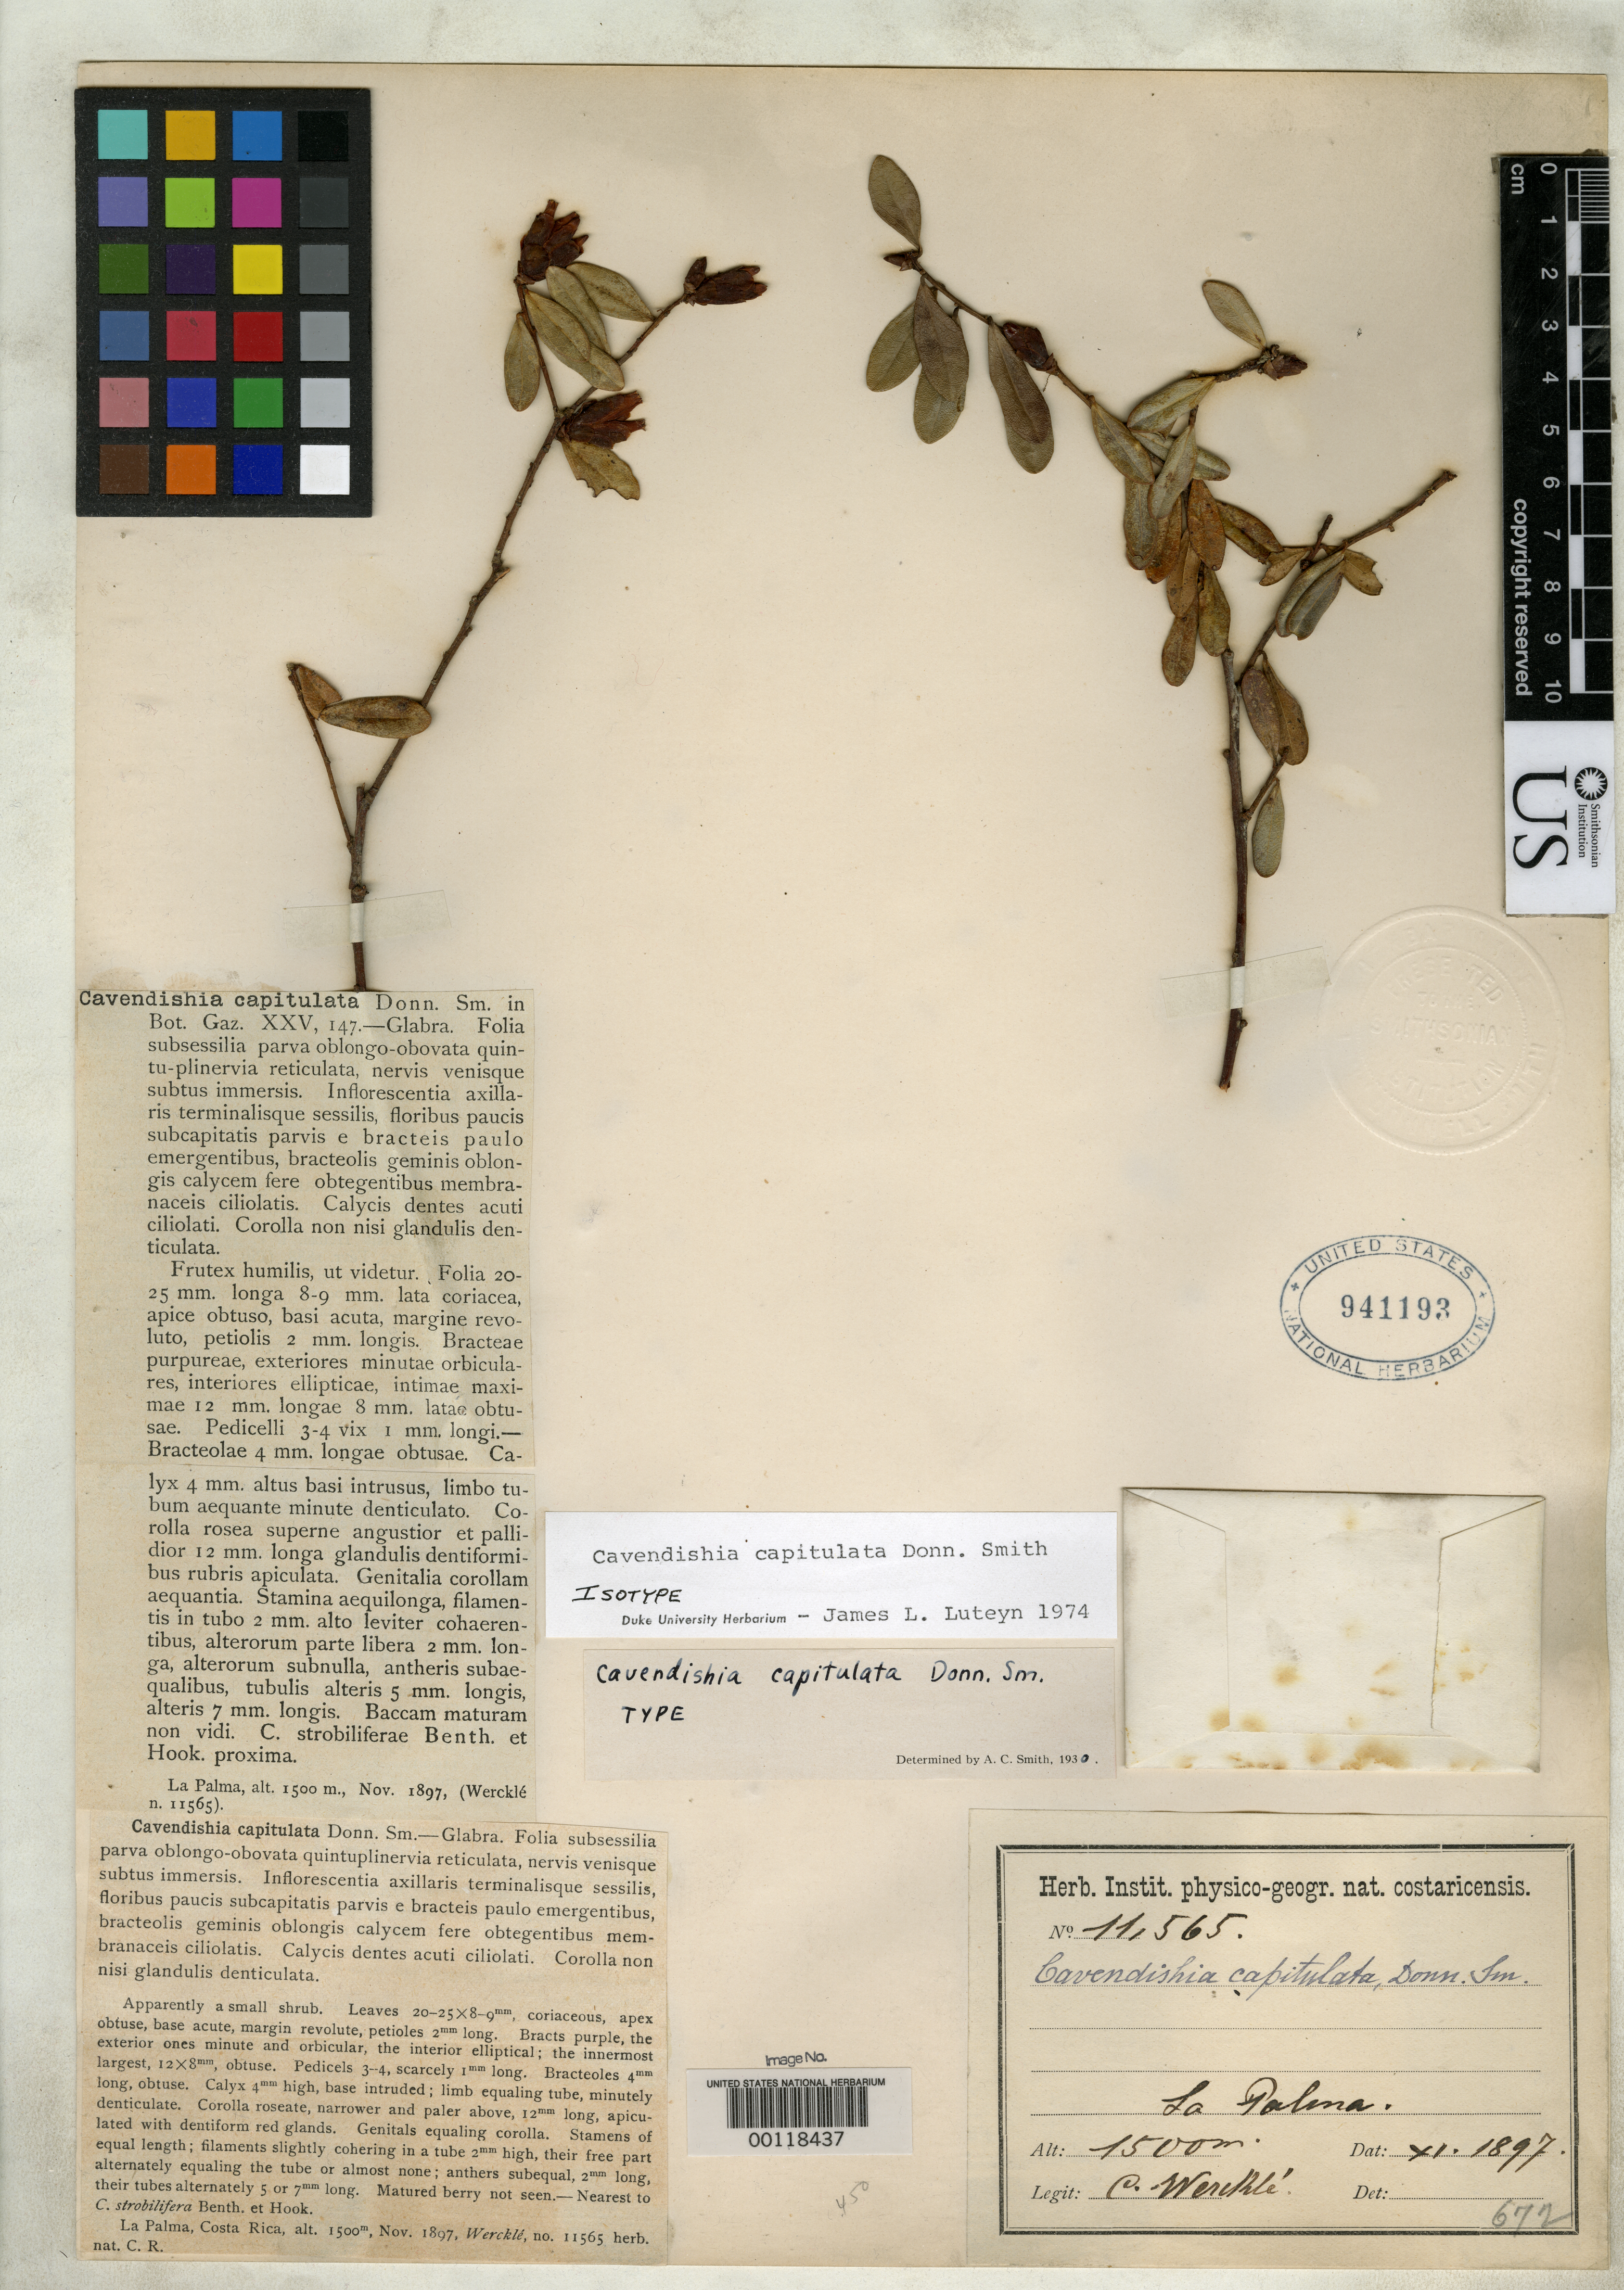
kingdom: Plantae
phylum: Tracheophyta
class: Magnoliopsida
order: Ericales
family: Ericaceae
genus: Cavendishia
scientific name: Cavendishia capitulata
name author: Donn. Sm.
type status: Isotype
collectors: C. C Wercklé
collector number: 11565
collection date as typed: Nov 1897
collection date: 1897-11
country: Costa Rica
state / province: San José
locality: La Palma.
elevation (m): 1500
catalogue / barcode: US 941193